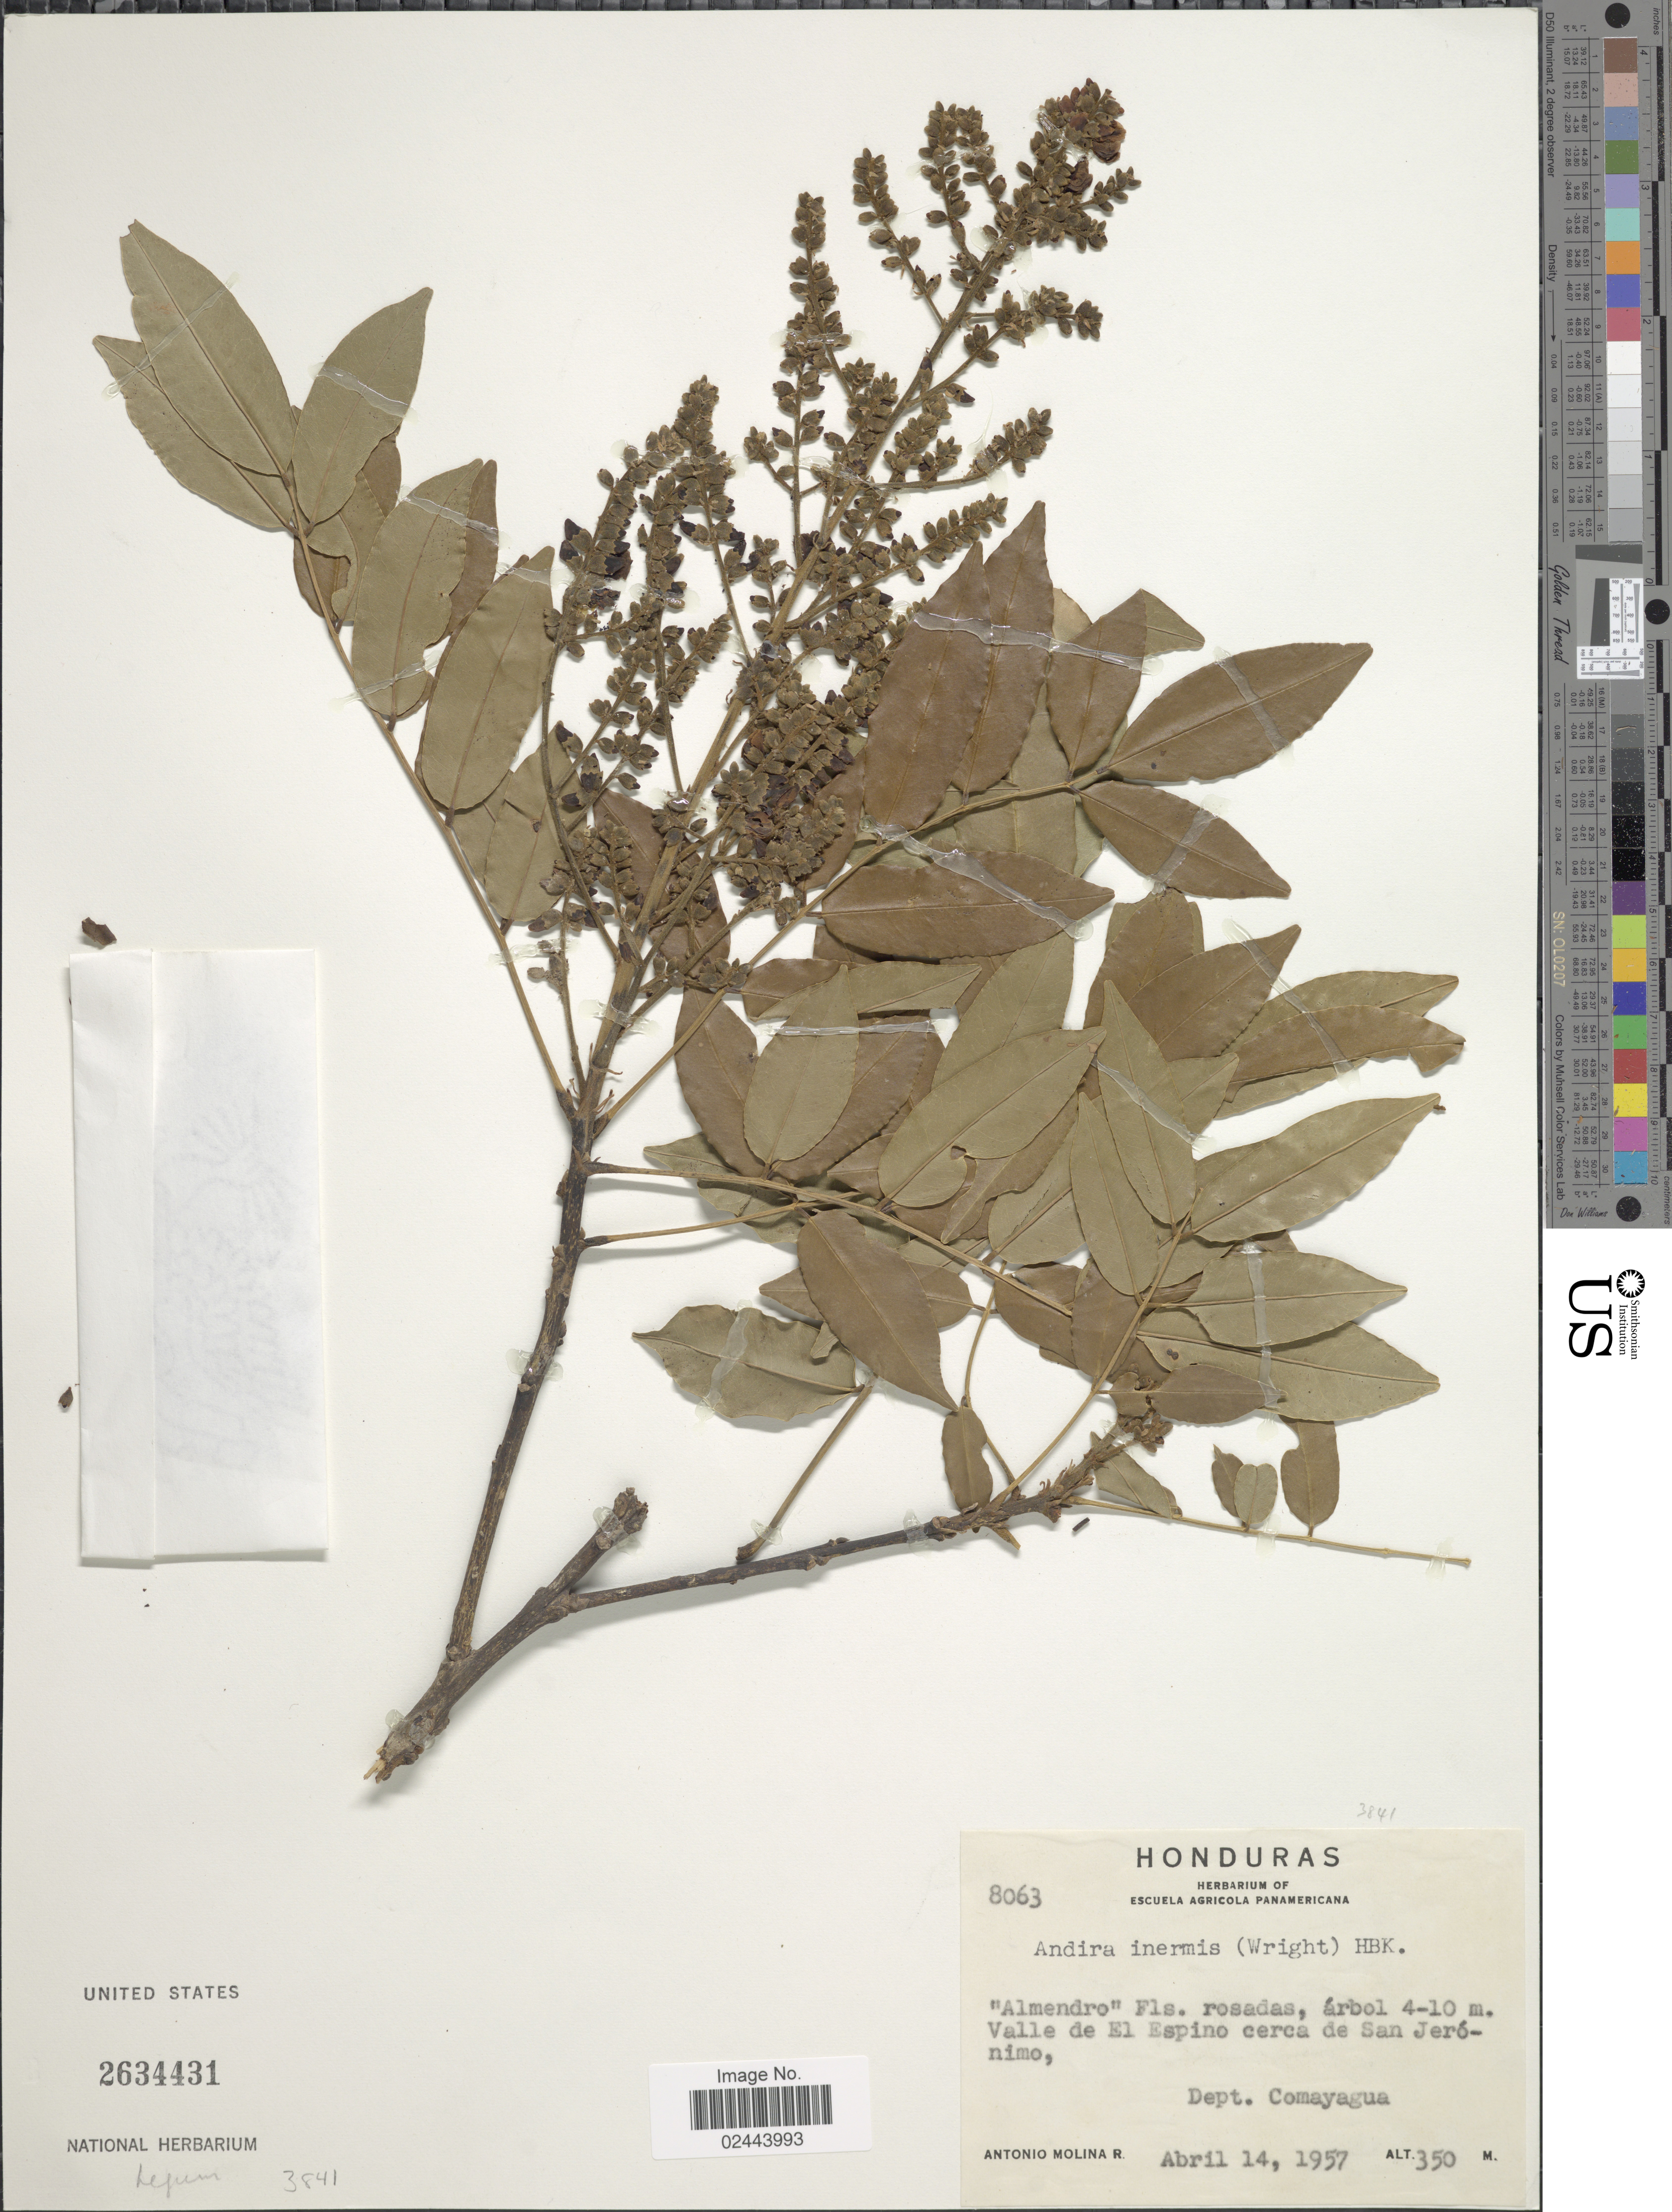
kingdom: Plantae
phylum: Tracheophyta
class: Magnoliopsida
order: Fabales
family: Fabaceae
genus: Andira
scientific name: Andira inermis subsp. inermis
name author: (W. Wright) Kunth ex DC.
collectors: A. Molina R.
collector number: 8063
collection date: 1957-04-14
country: Honduras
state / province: Comayagua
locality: Valle de El Espino cerca de San Jer'nimo, Dept. Comayagua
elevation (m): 350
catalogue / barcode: US 2634431